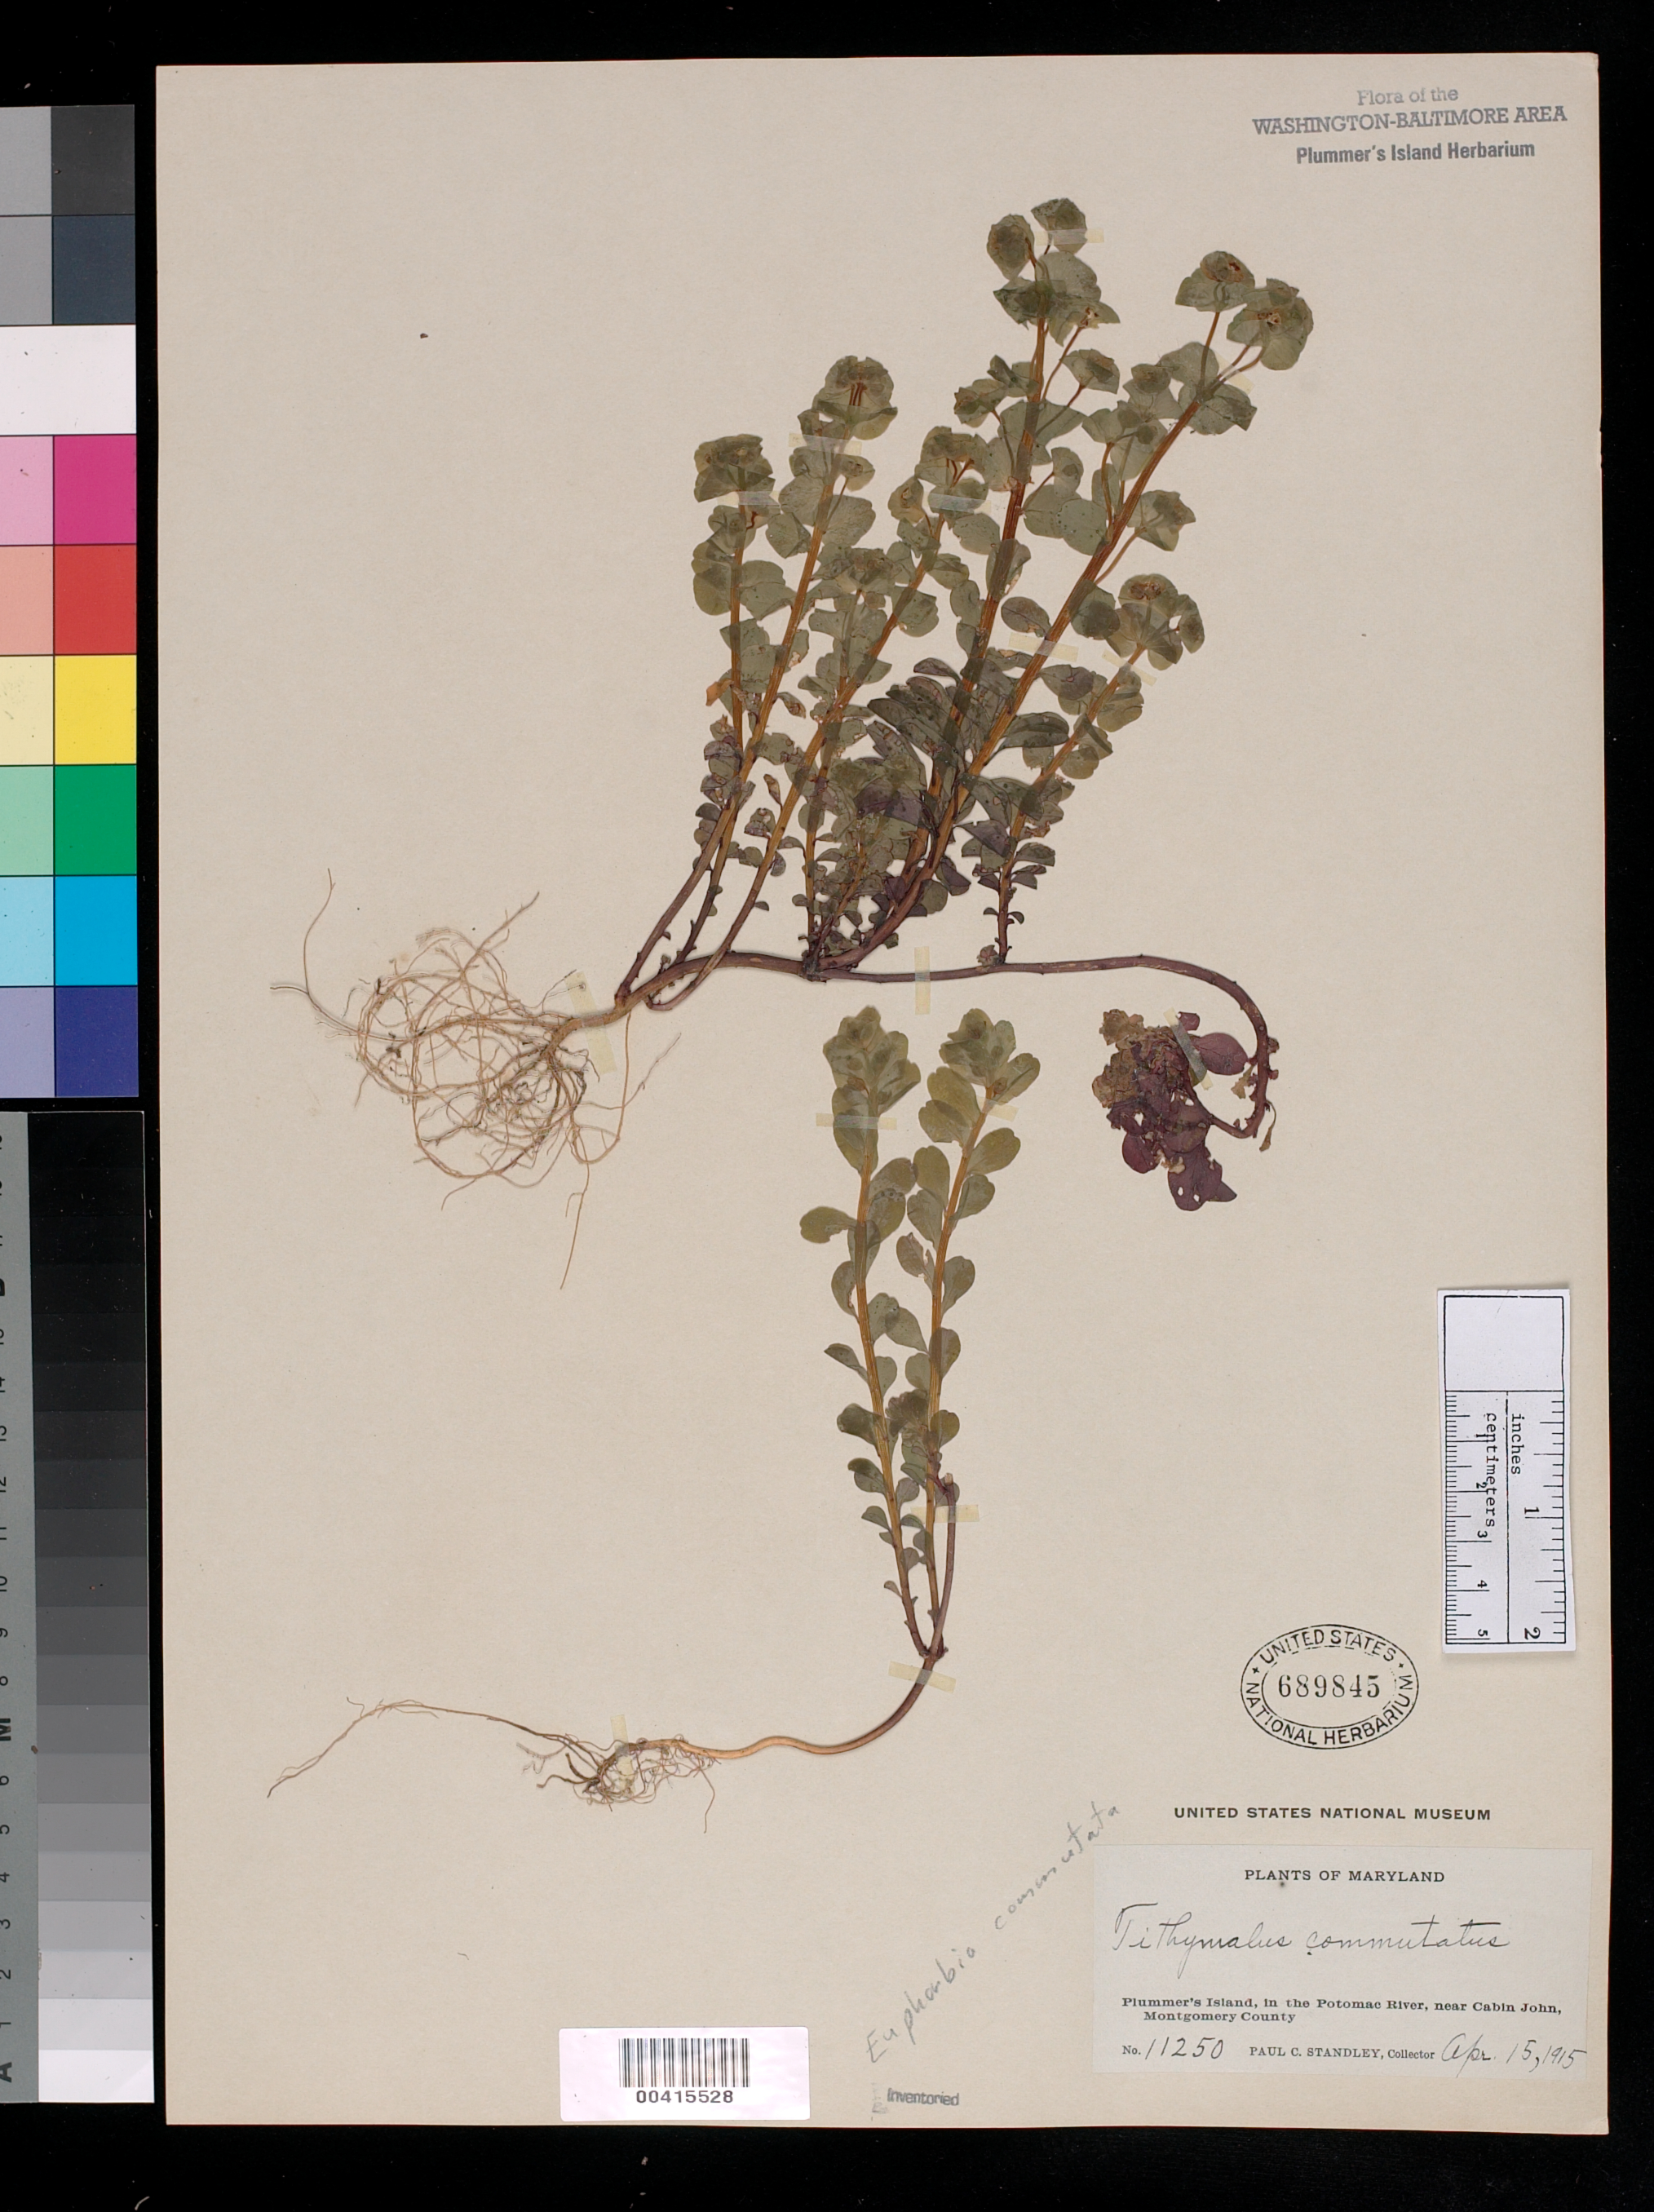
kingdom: Plantae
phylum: Tracheophyta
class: Magnoliopsida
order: Malpighiales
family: Euphorbiaceae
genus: Euphorbia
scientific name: Euphorbia commutata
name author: Engelm. ex A. Gray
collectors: P. C. Standley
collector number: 11250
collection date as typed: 15 Apr 1915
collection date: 1915-04-15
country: United States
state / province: Maryland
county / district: Montgomery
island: Plummers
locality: Plummer's Island C. & O. Canal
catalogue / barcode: US 689845